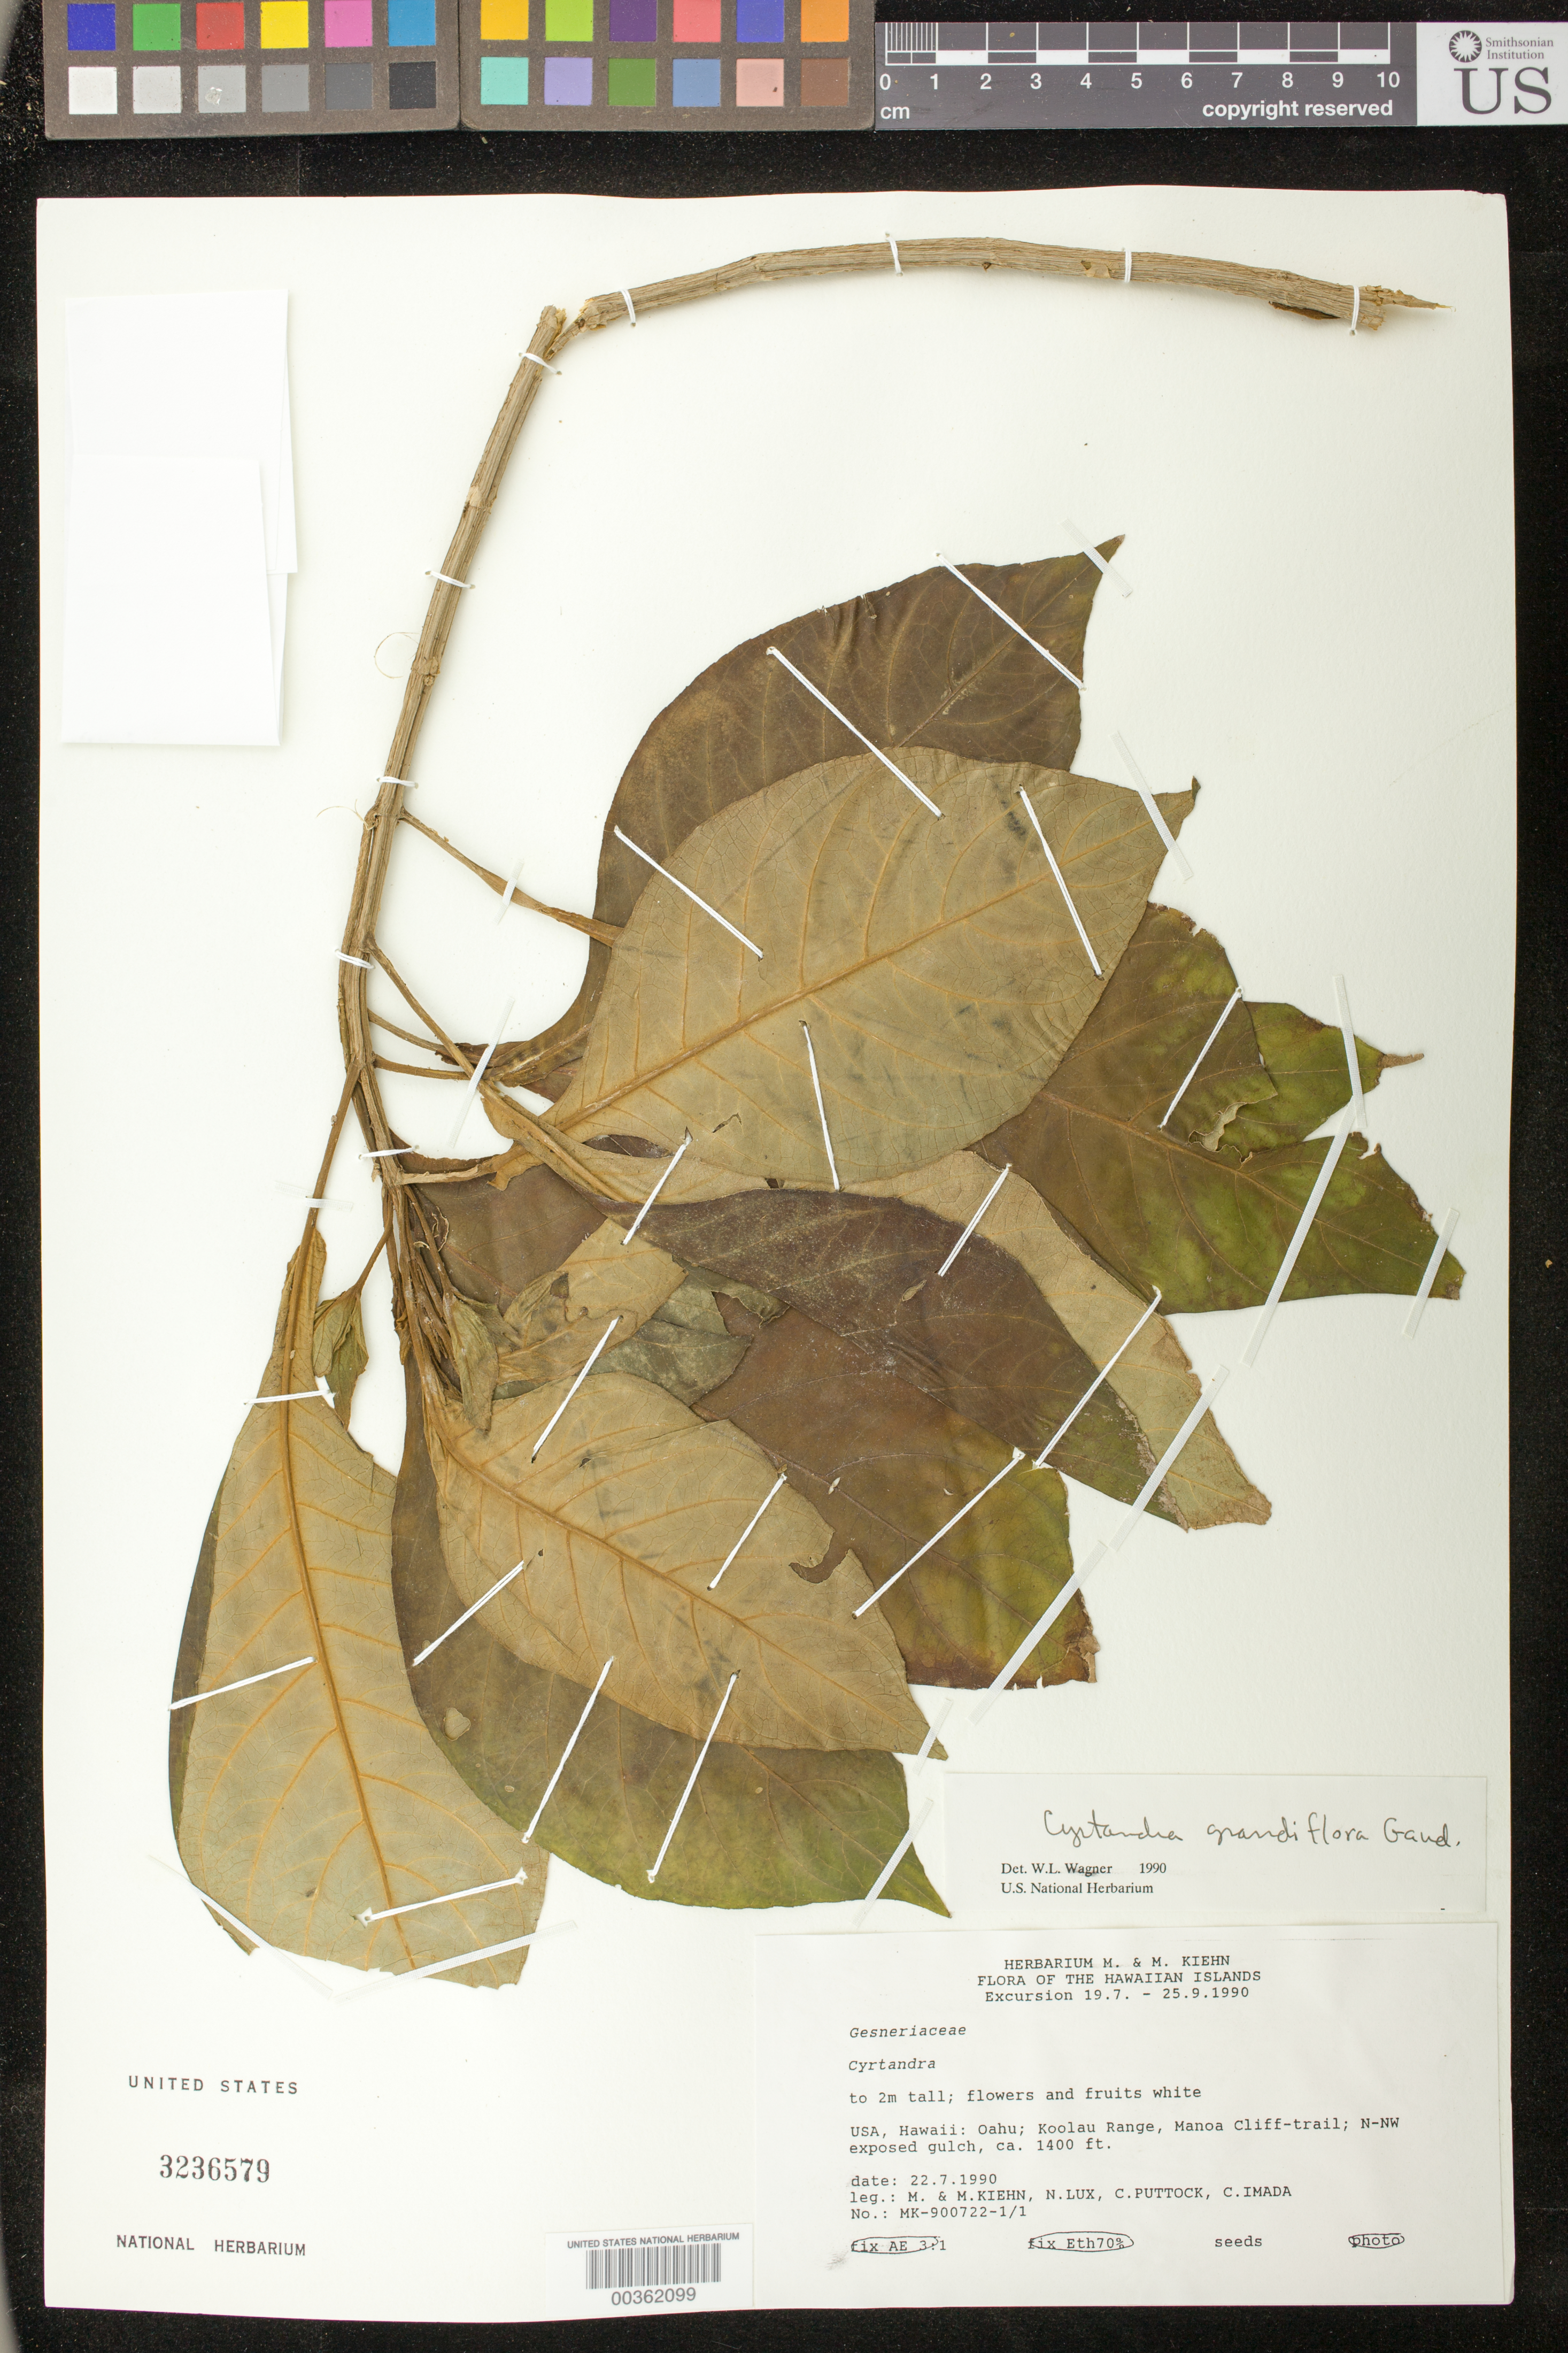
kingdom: Plantae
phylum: Tracheophyta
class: Magnoliopsida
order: Lamiales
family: Gesneriaceae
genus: Cyrtandra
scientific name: Cyrtandra grandiflora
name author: Gaudich.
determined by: Wagner, W. L., (BOT), Smithsonian Institution - National Museum of Natural History (UNITED STATES)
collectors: M. Kiehn, N. Lux, C. Puttock & C. Imada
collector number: MK- 900722 -1/1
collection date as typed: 22 Jul 1990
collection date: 1990-07-22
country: United States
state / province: Hawaii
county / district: Honolulu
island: Oahu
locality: Honolulu co., Koolau range, Manoa cliff-trail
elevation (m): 427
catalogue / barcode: US 3236579